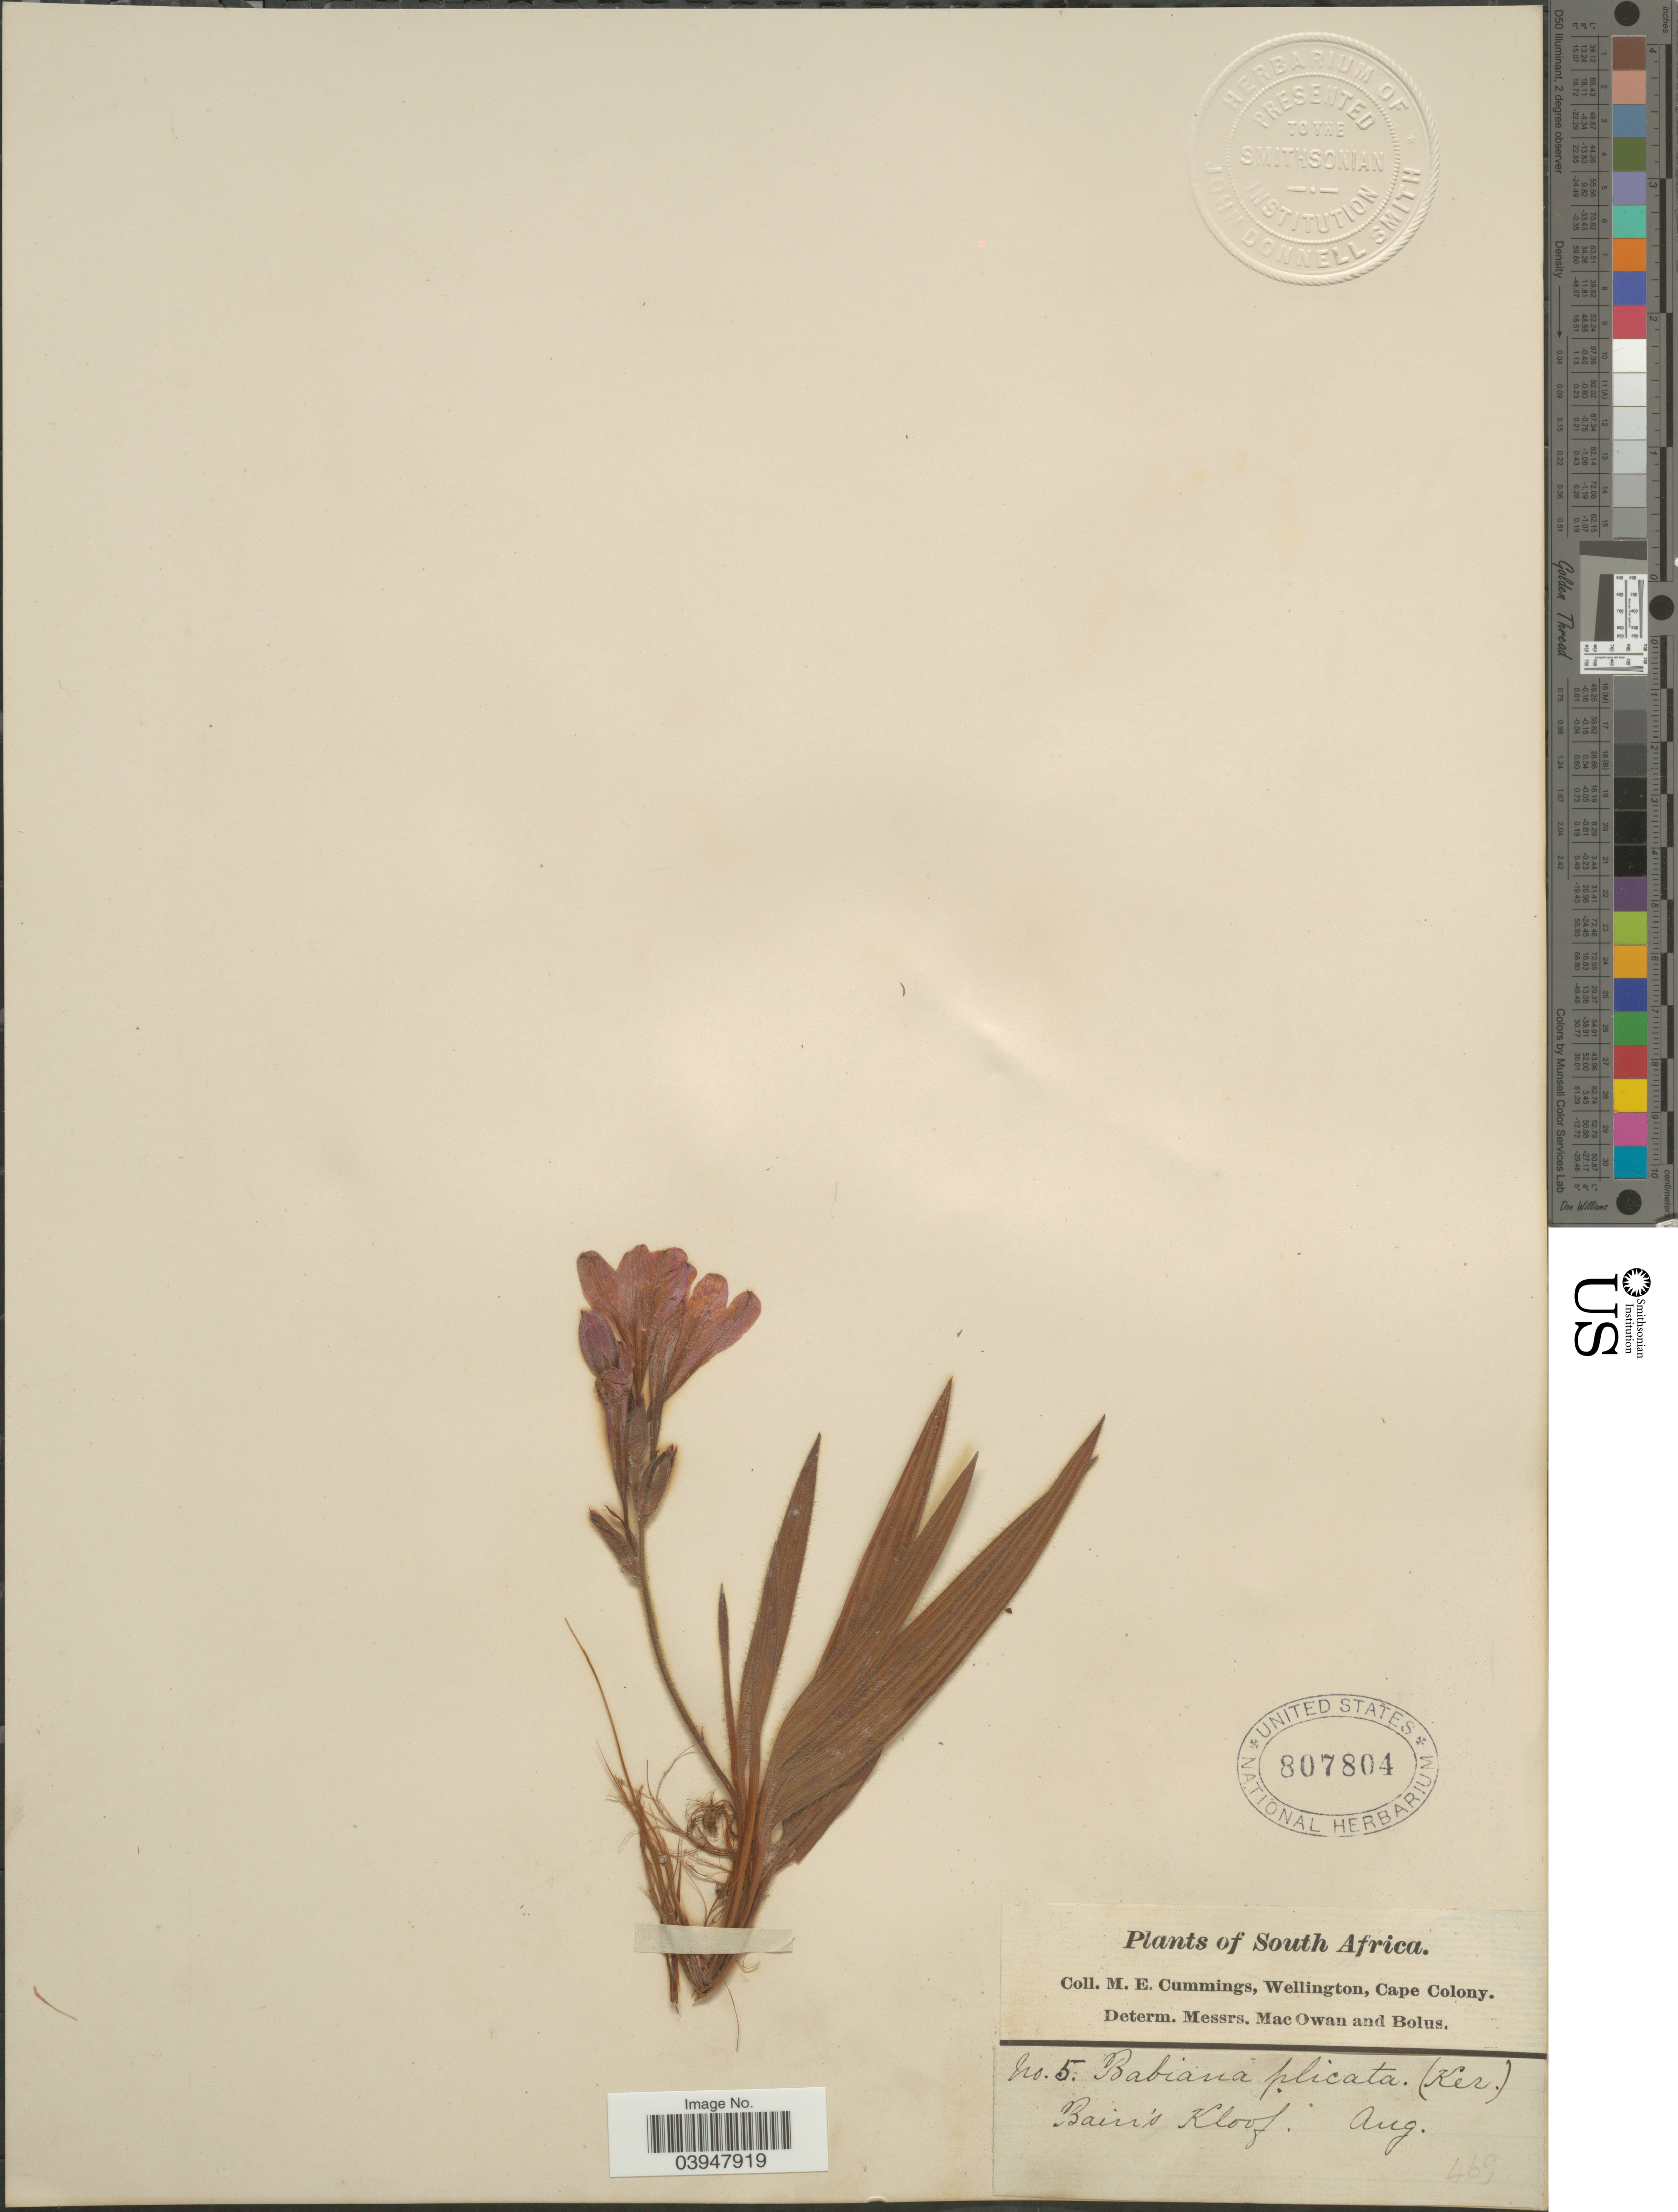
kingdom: Plantae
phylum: Tracheophyta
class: Liliopsida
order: Asparagales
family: Iridaceae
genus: Babiana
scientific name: Babiana villosula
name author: (J.F. Gmel.) Ker Gawl. ex Steud.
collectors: M. E. Cummings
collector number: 5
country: South Africa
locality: Bain's Kloof.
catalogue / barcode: US 807804